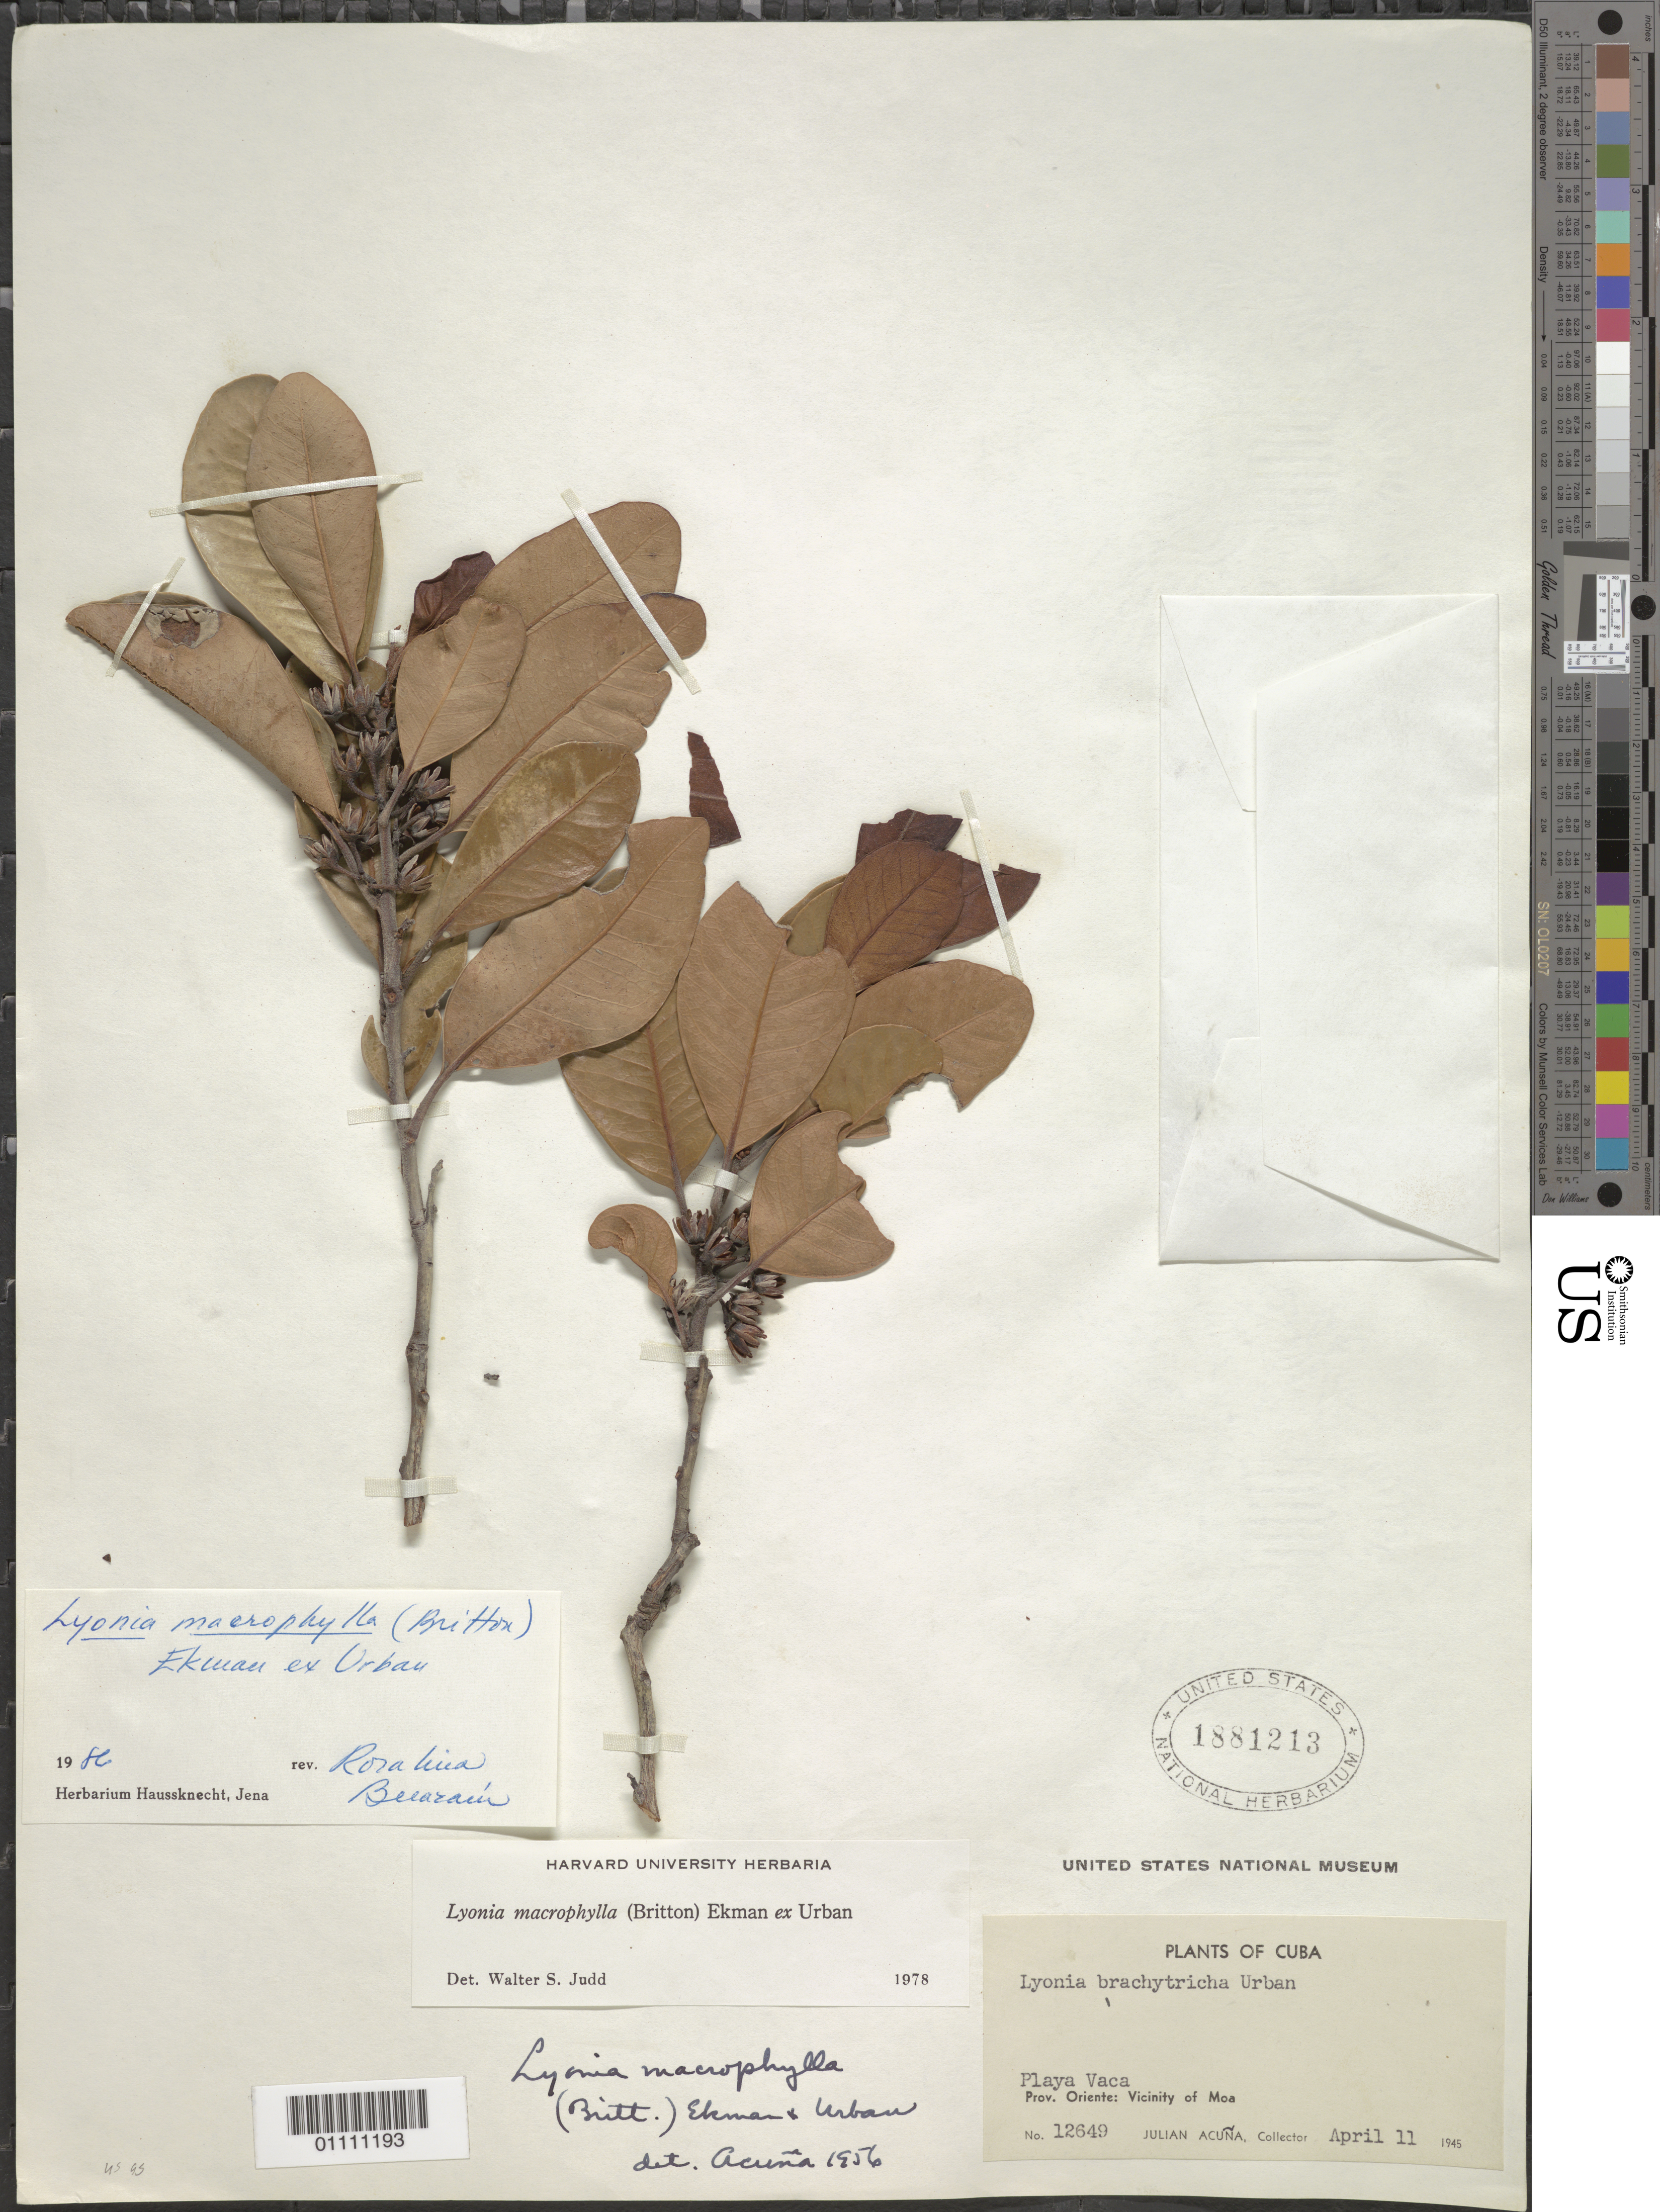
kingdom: Plantae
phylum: Tracheophyta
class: Magnoliopsida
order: Ericales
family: Ericaceae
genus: Lyonia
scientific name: Lyonia macrophylla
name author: (Britton) Ekman ex Urb.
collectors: J. Acuña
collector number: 12649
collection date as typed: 11 Apr 1945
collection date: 1945-04-11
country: Cuba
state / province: Holguín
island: Cuba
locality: Vicinity of Moa [Oriente] Playa Vaca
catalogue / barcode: US 1881213